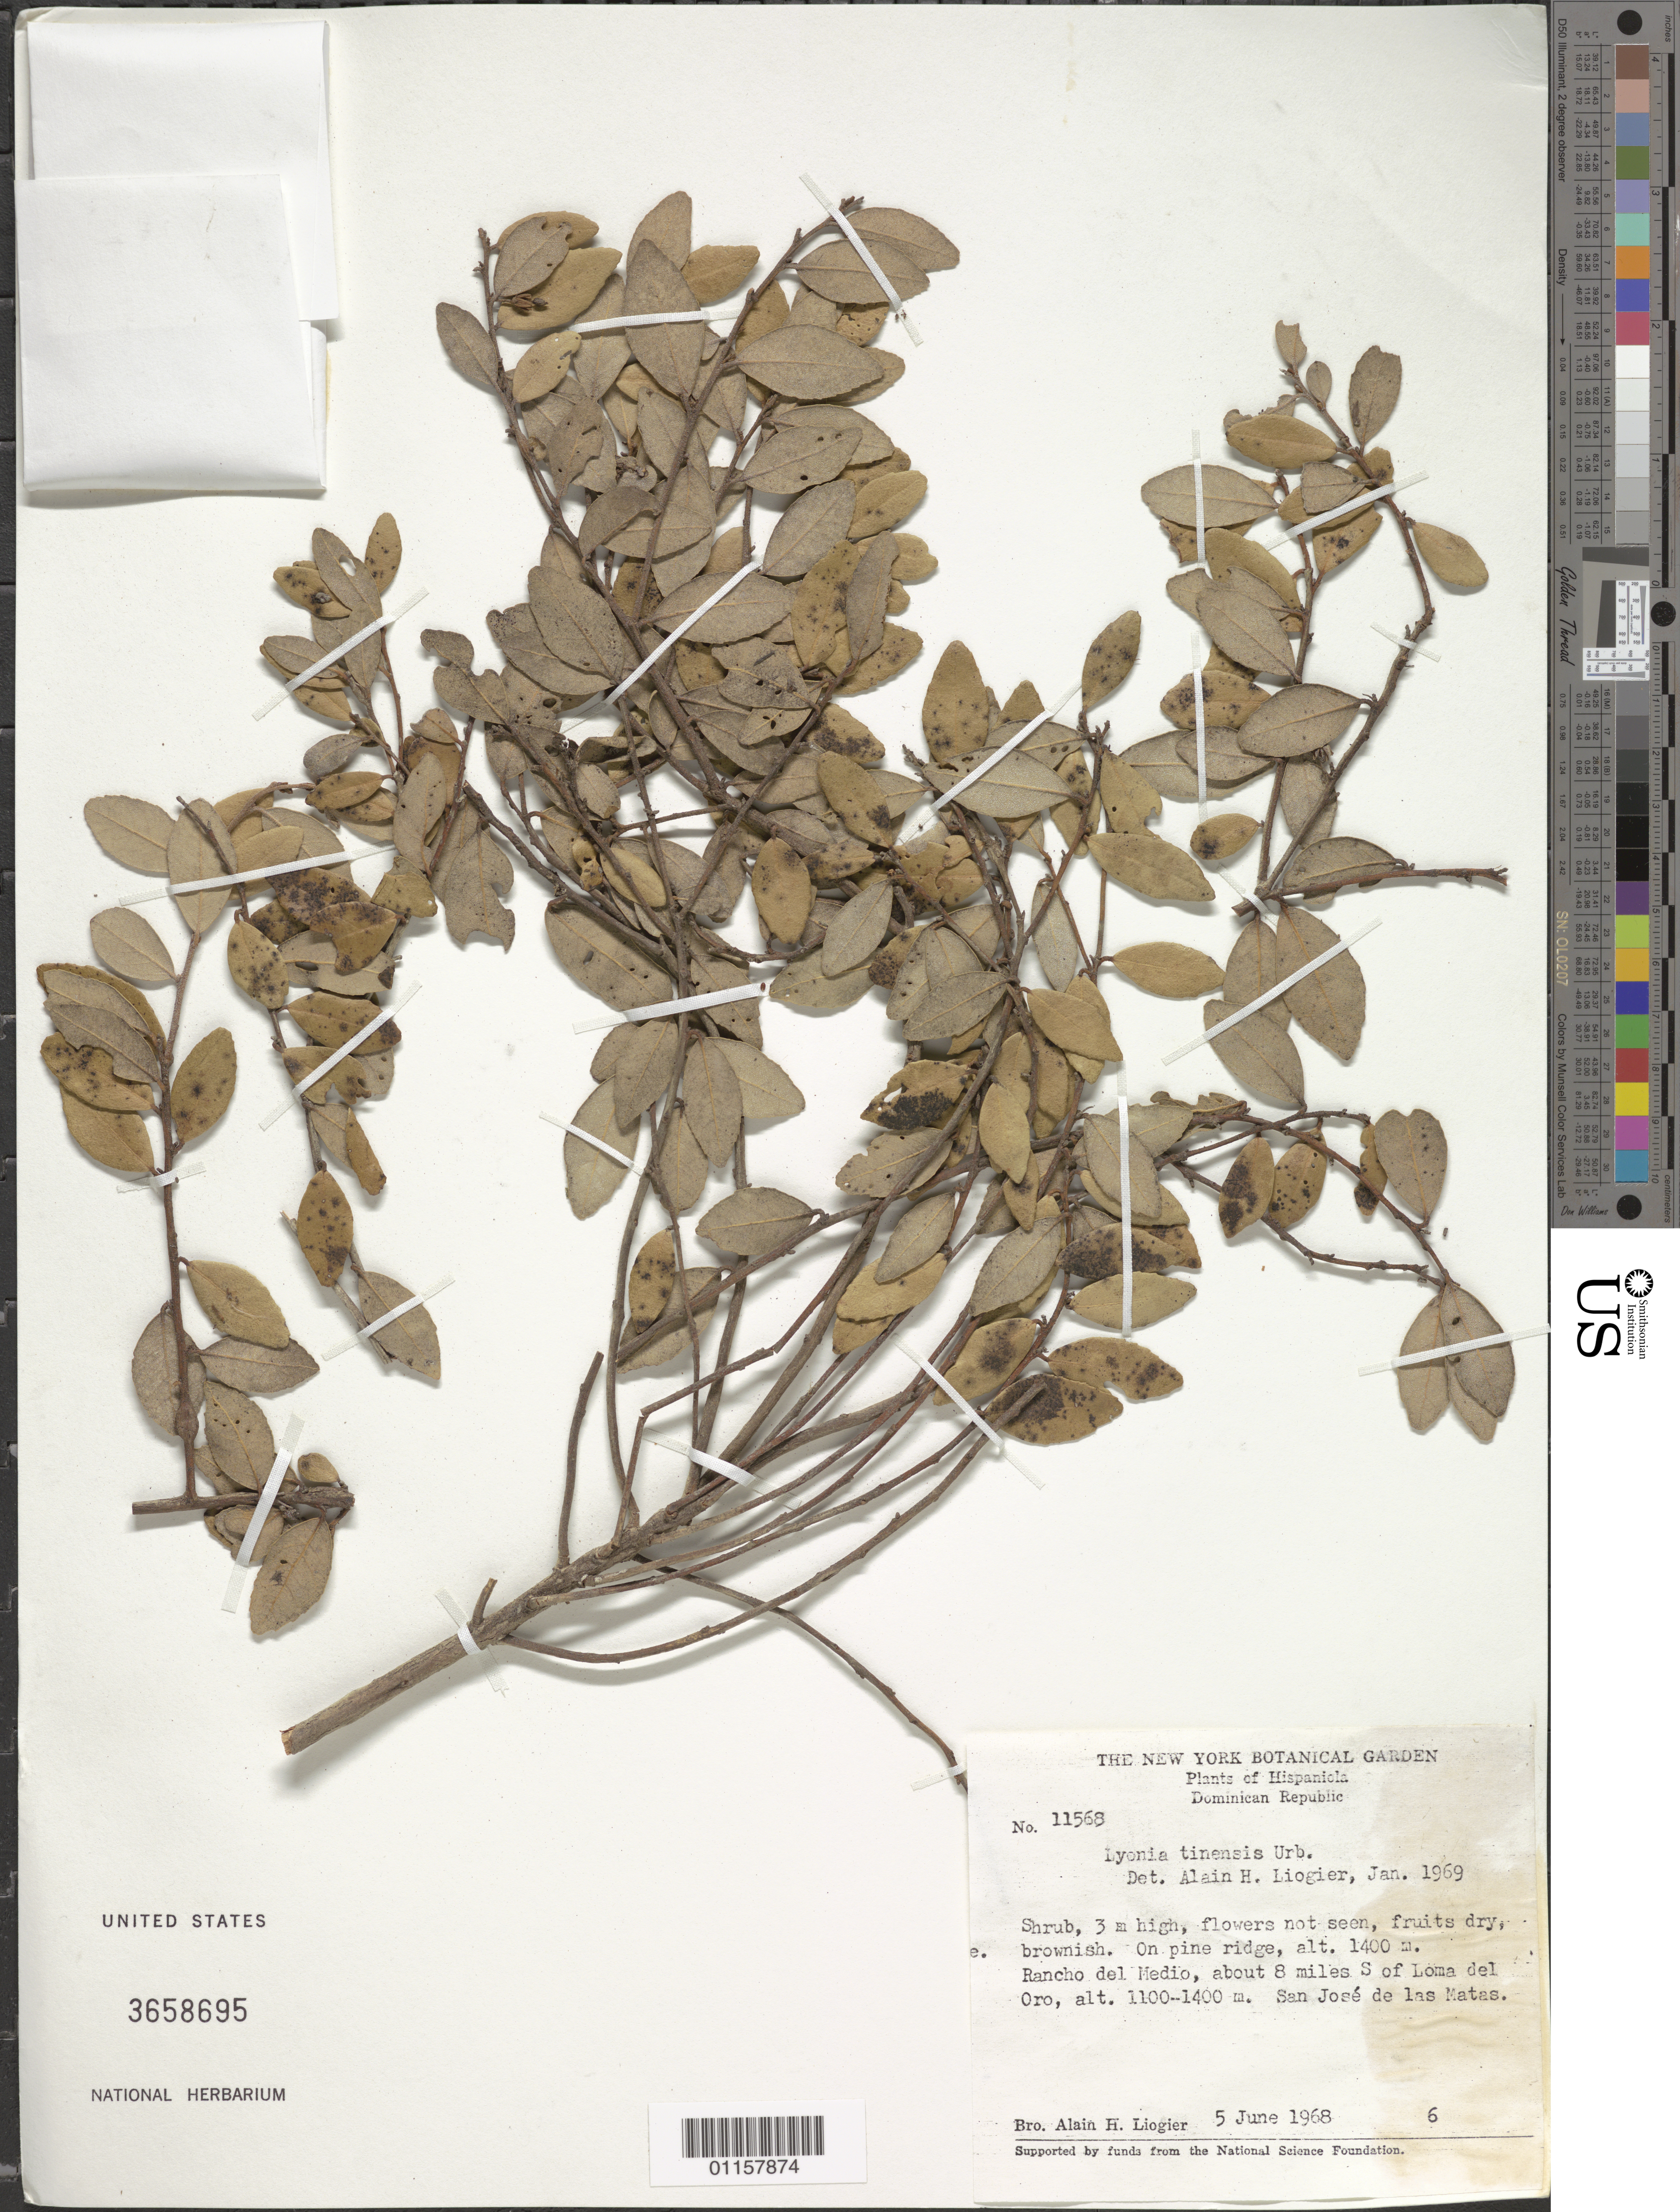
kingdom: Plantae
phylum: Tracheophyta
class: Magnoliopsida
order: Ericales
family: Ericaceae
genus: Lyonia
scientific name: Lyonia tinensis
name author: Urb.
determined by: Liogier, Alain H.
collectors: A. H. Liogier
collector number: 11568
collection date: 1968-06-05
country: Dominican Republic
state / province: Santiago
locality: Rancho del Medio, about 8 miles S of Loma del Oro, San José de las Matas.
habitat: On pine ridge.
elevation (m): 1400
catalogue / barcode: US 3658695